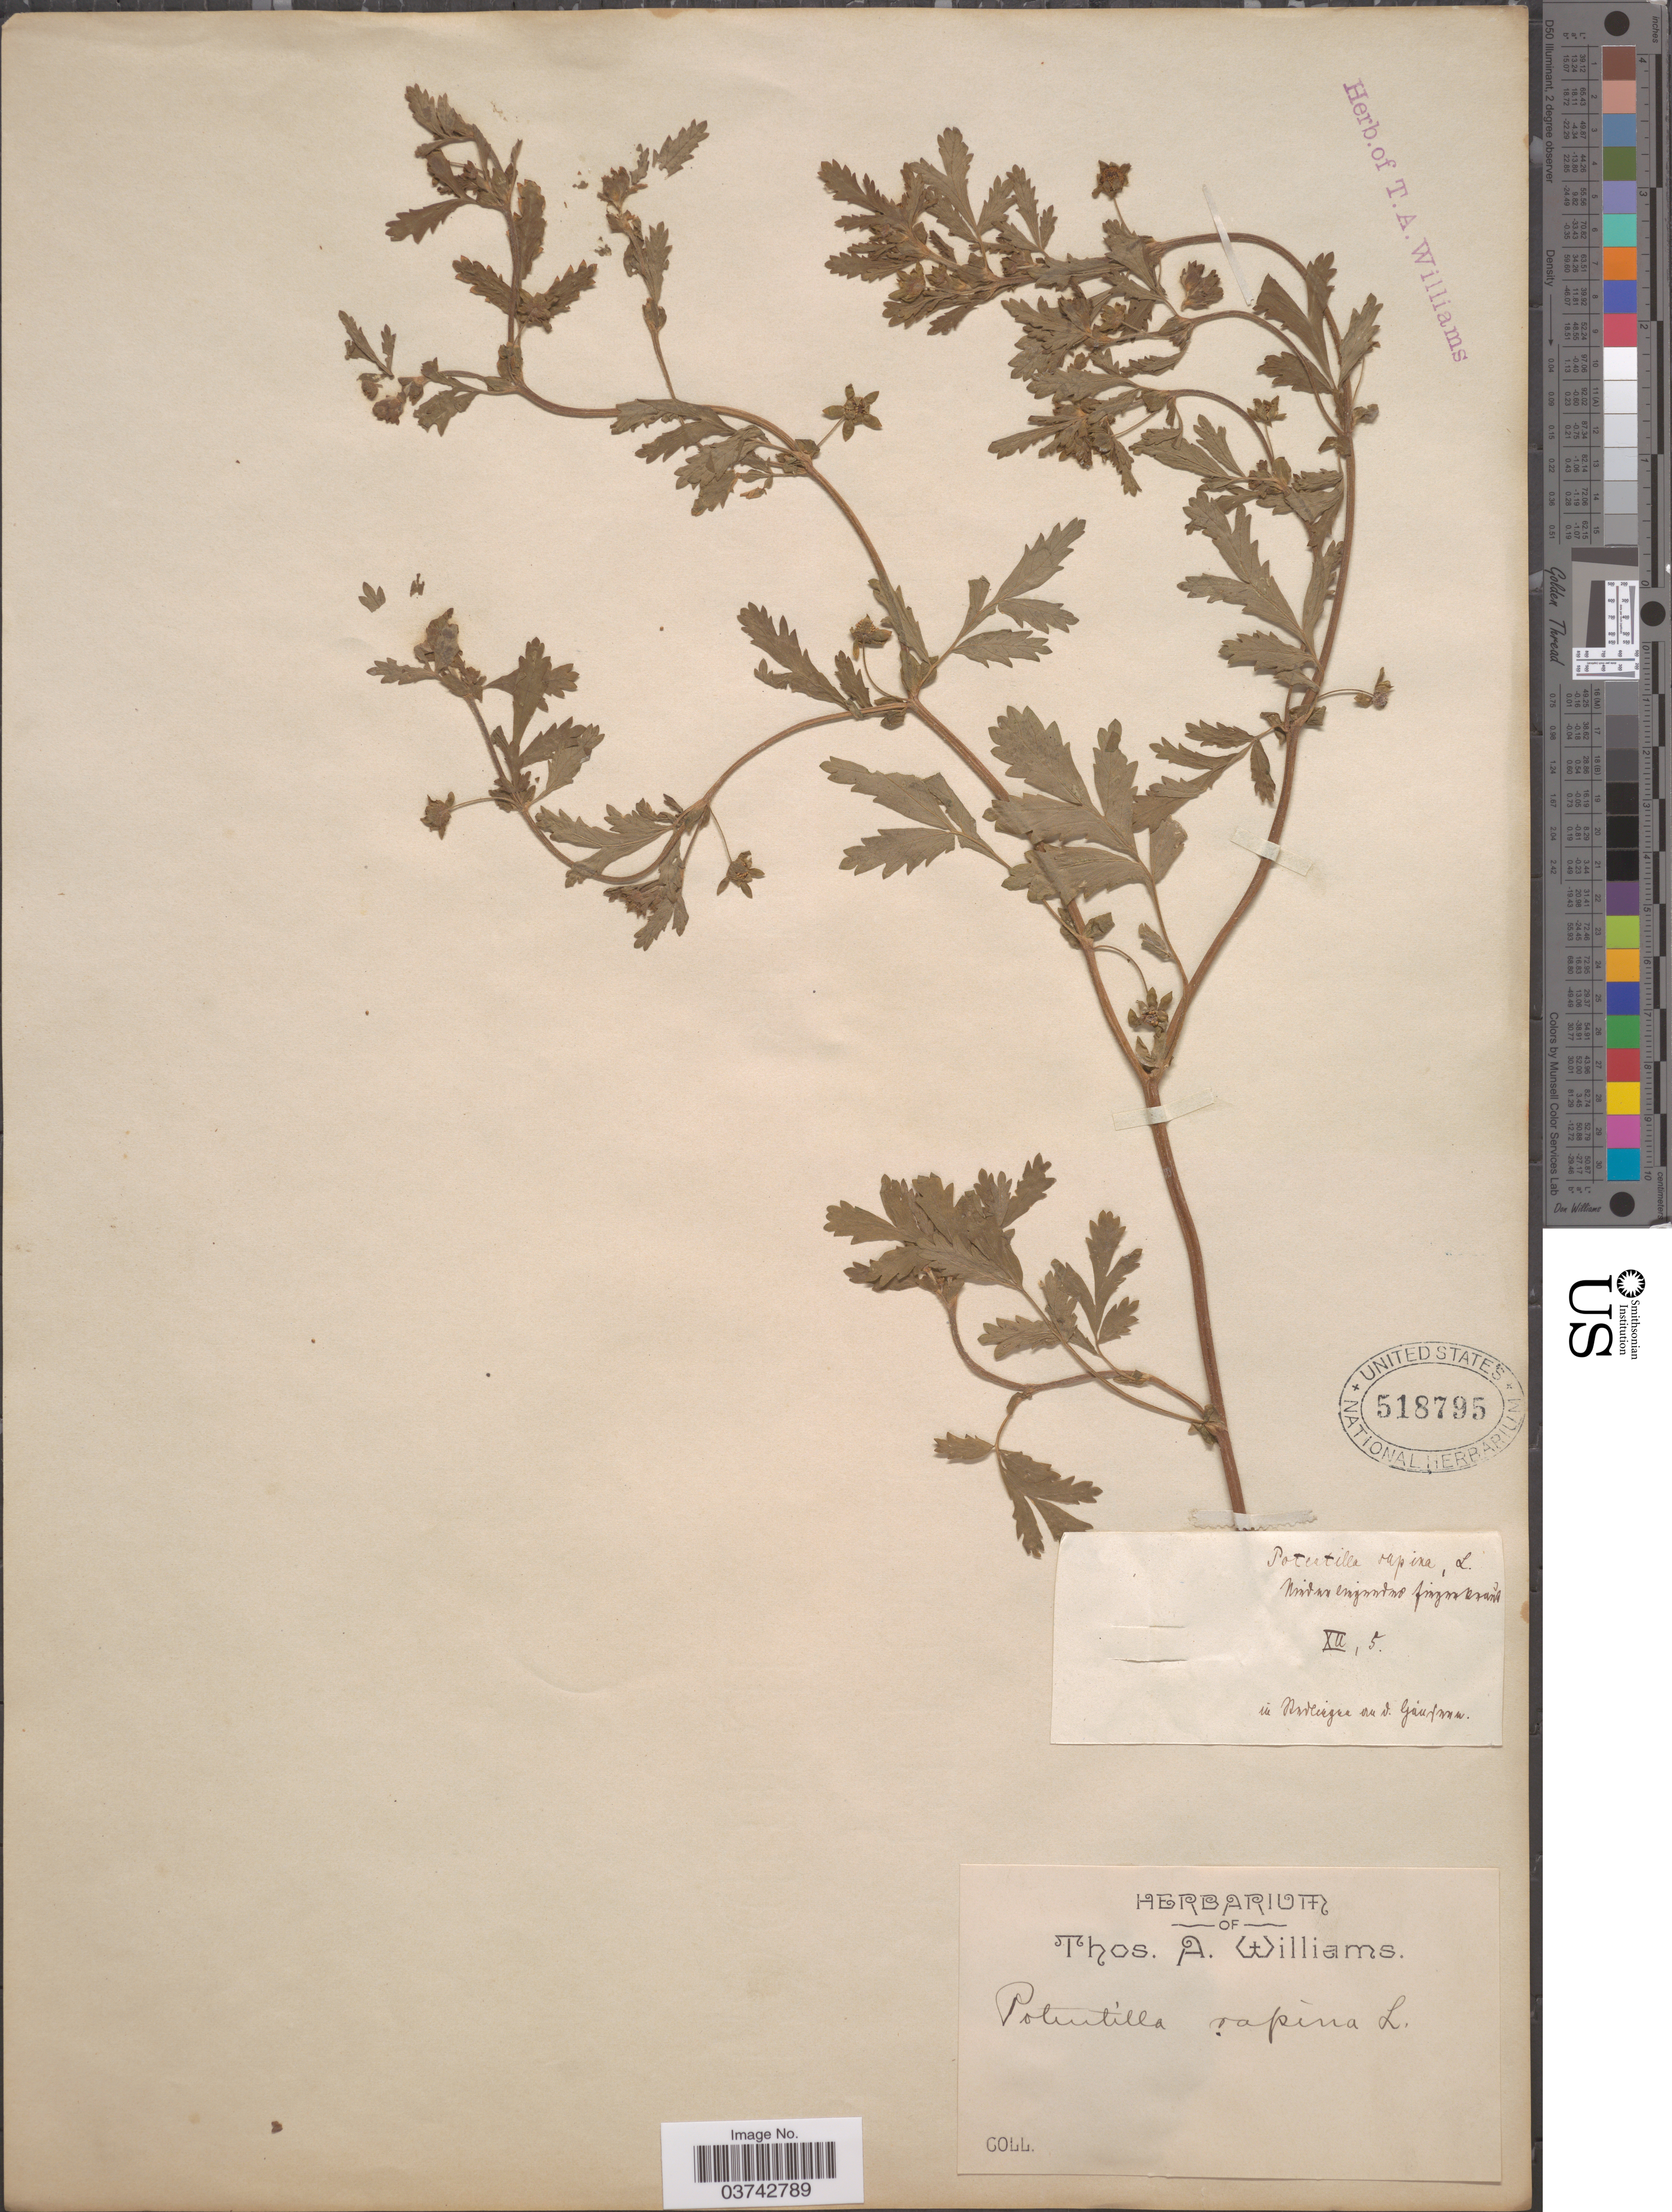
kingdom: Plantae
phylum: Tracheophyta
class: Magnoliopsida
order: Rosales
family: Rosaceae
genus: Potentilla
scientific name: Potentilla supina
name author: L.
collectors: ex herb. Thos. A. Williams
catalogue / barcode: US 518795